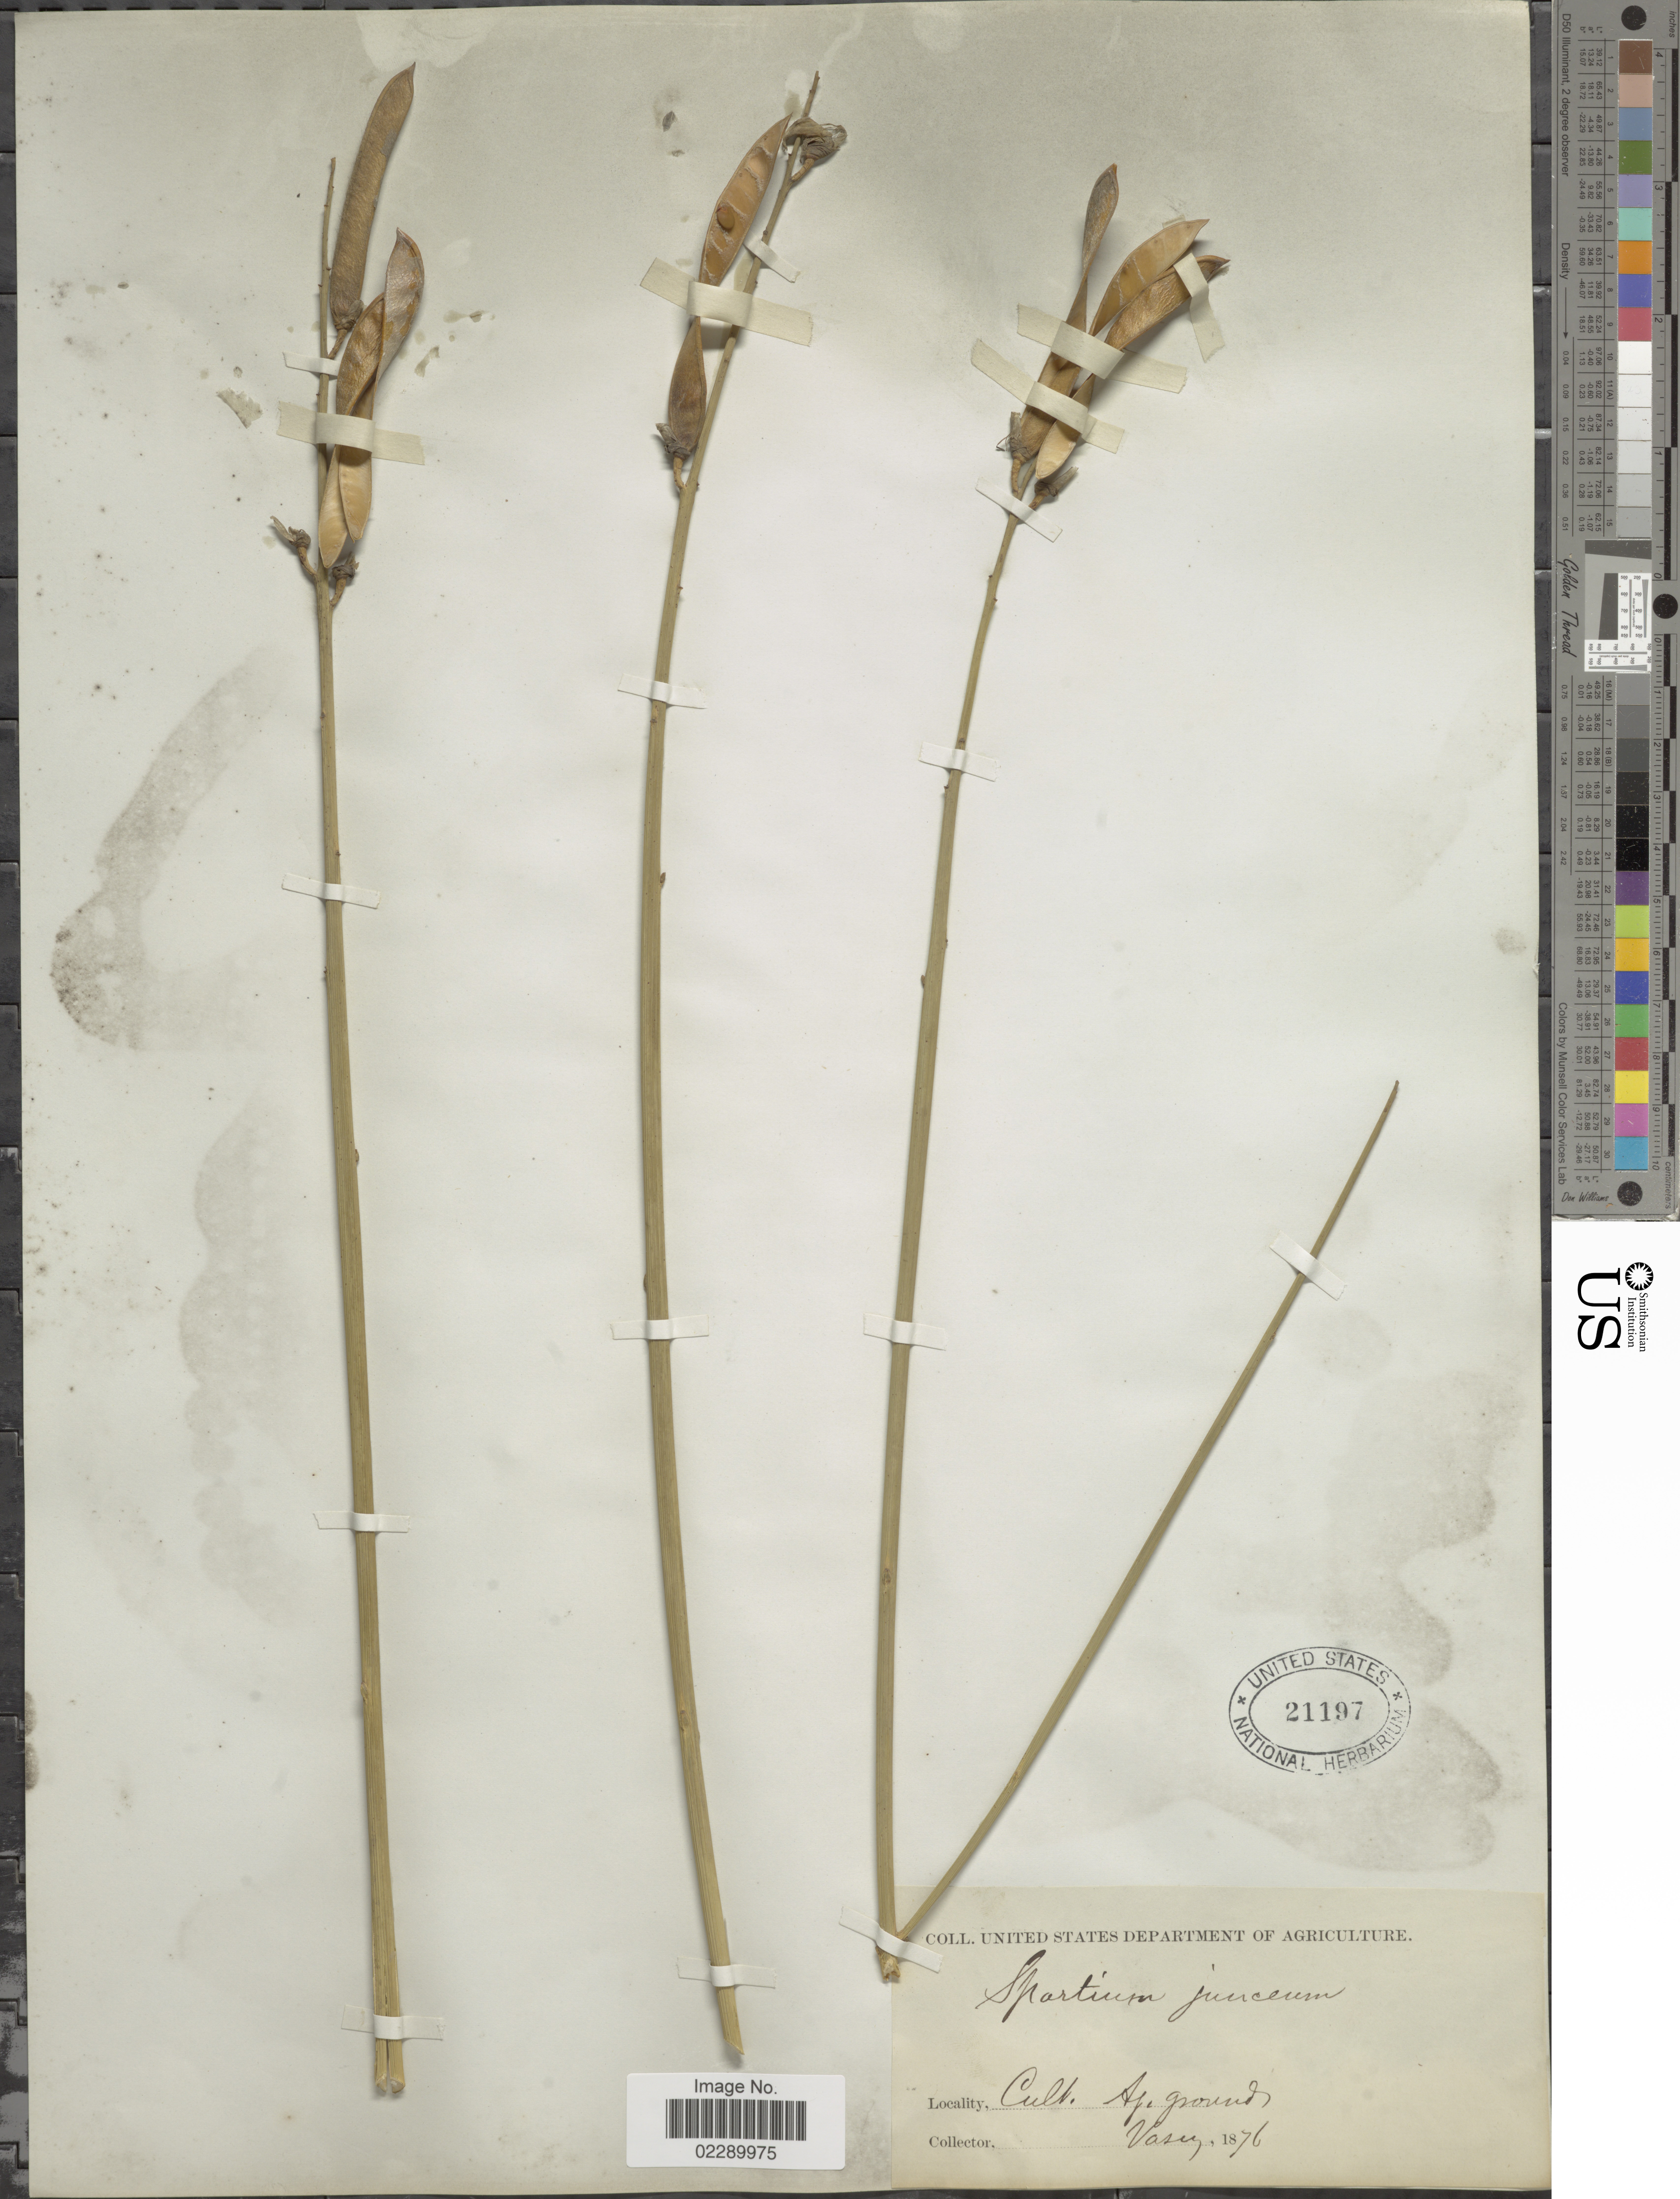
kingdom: Plantae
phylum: Tracheophyta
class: Magnoliopsida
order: Fabales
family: Fabaceae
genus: Spartium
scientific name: Spartium junceum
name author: L.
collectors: Vasey, --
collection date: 1876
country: United States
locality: Cult. Ag. grounds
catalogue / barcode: US 21197